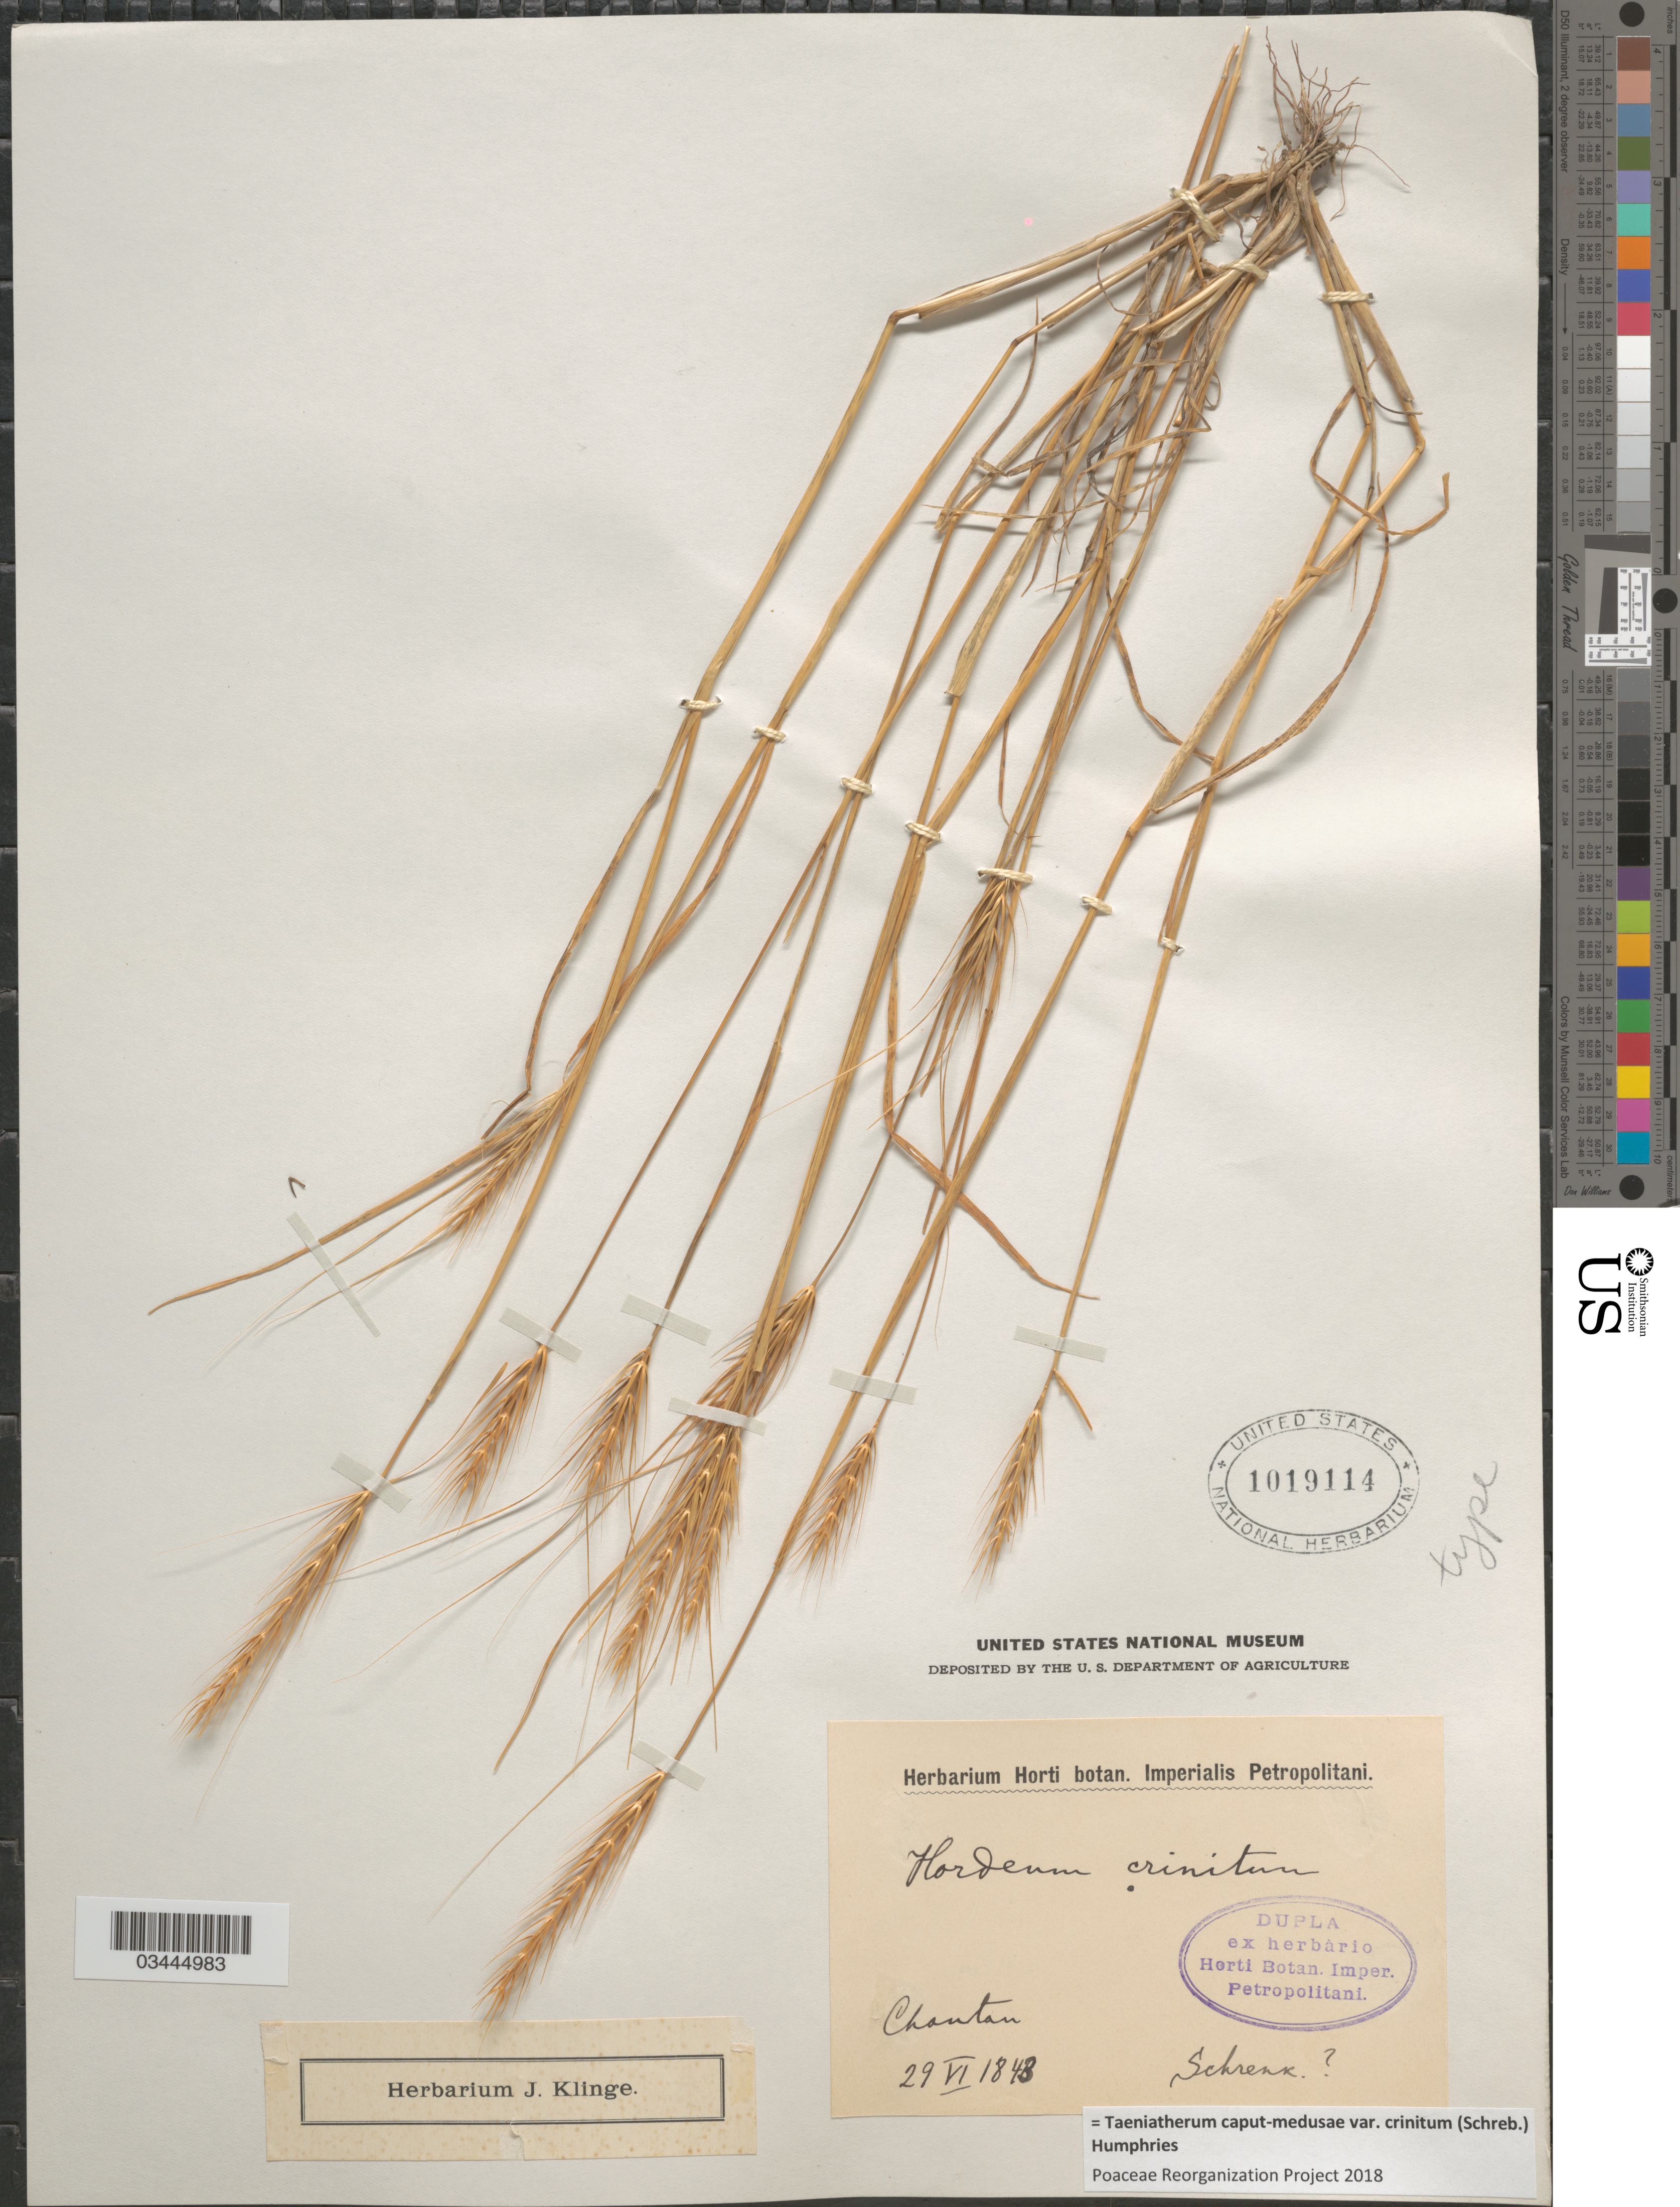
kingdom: Plantae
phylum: Tracheophyta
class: Liliopsida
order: Poales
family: Poaceae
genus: Taeniatherum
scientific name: Taeniatherum caput-medusae var. crinitum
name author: (Schreb.) Humphries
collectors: A.G. Schrenk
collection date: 1843-06-29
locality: Chantan.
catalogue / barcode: US 1019114